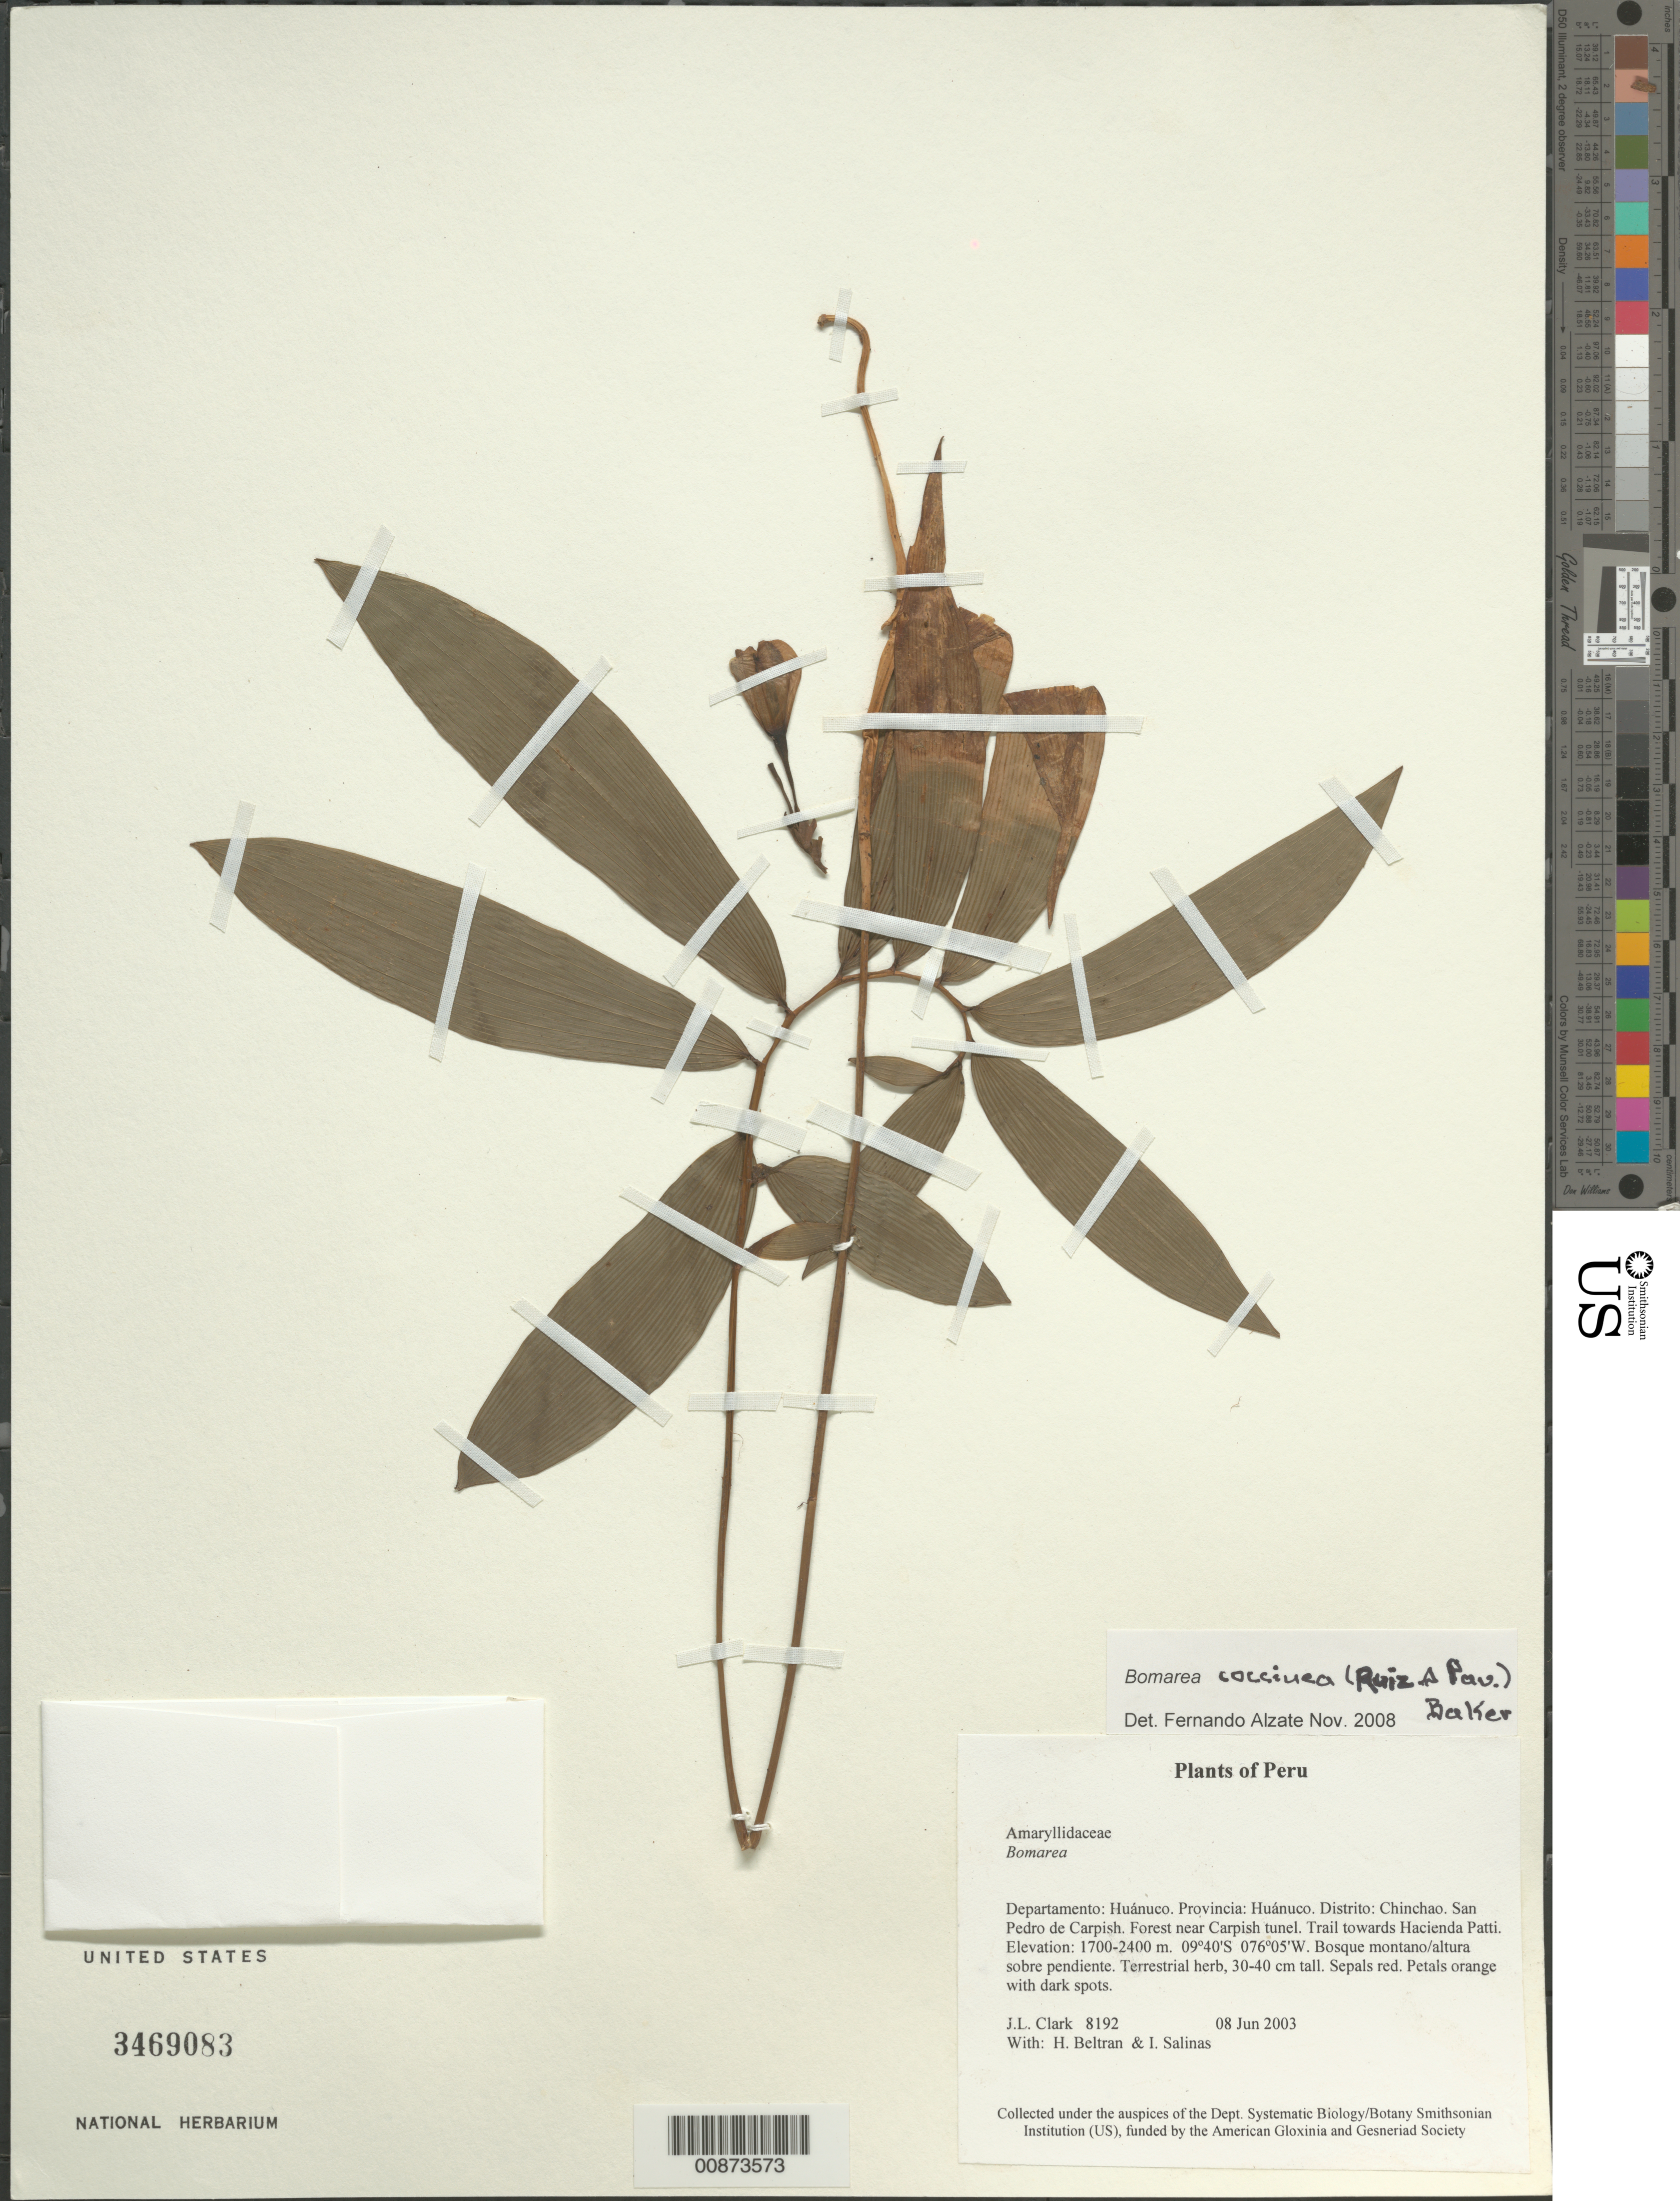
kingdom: Plantae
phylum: Tracheophyta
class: Liliopsida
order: Liliales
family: Alstroemeriaceae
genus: Bomarea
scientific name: Bomarea coccinea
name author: (Ruiz & Pav.) Baker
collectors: J. L. Clark, H. Beltran & I. Salinas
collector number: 08192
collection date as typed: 08 Jun 2003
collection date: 2003-06-08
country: Peru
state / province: Huánuco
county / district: Huánuco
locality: Distrito: Chinchao. San Pedro de Carpish. Forest near Carpish tunel. Trail towards Hacienda Patti.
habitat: Bosque montano/altura sobre pendiente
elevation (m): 1700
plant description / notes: US, USM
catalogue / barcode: US 3469083